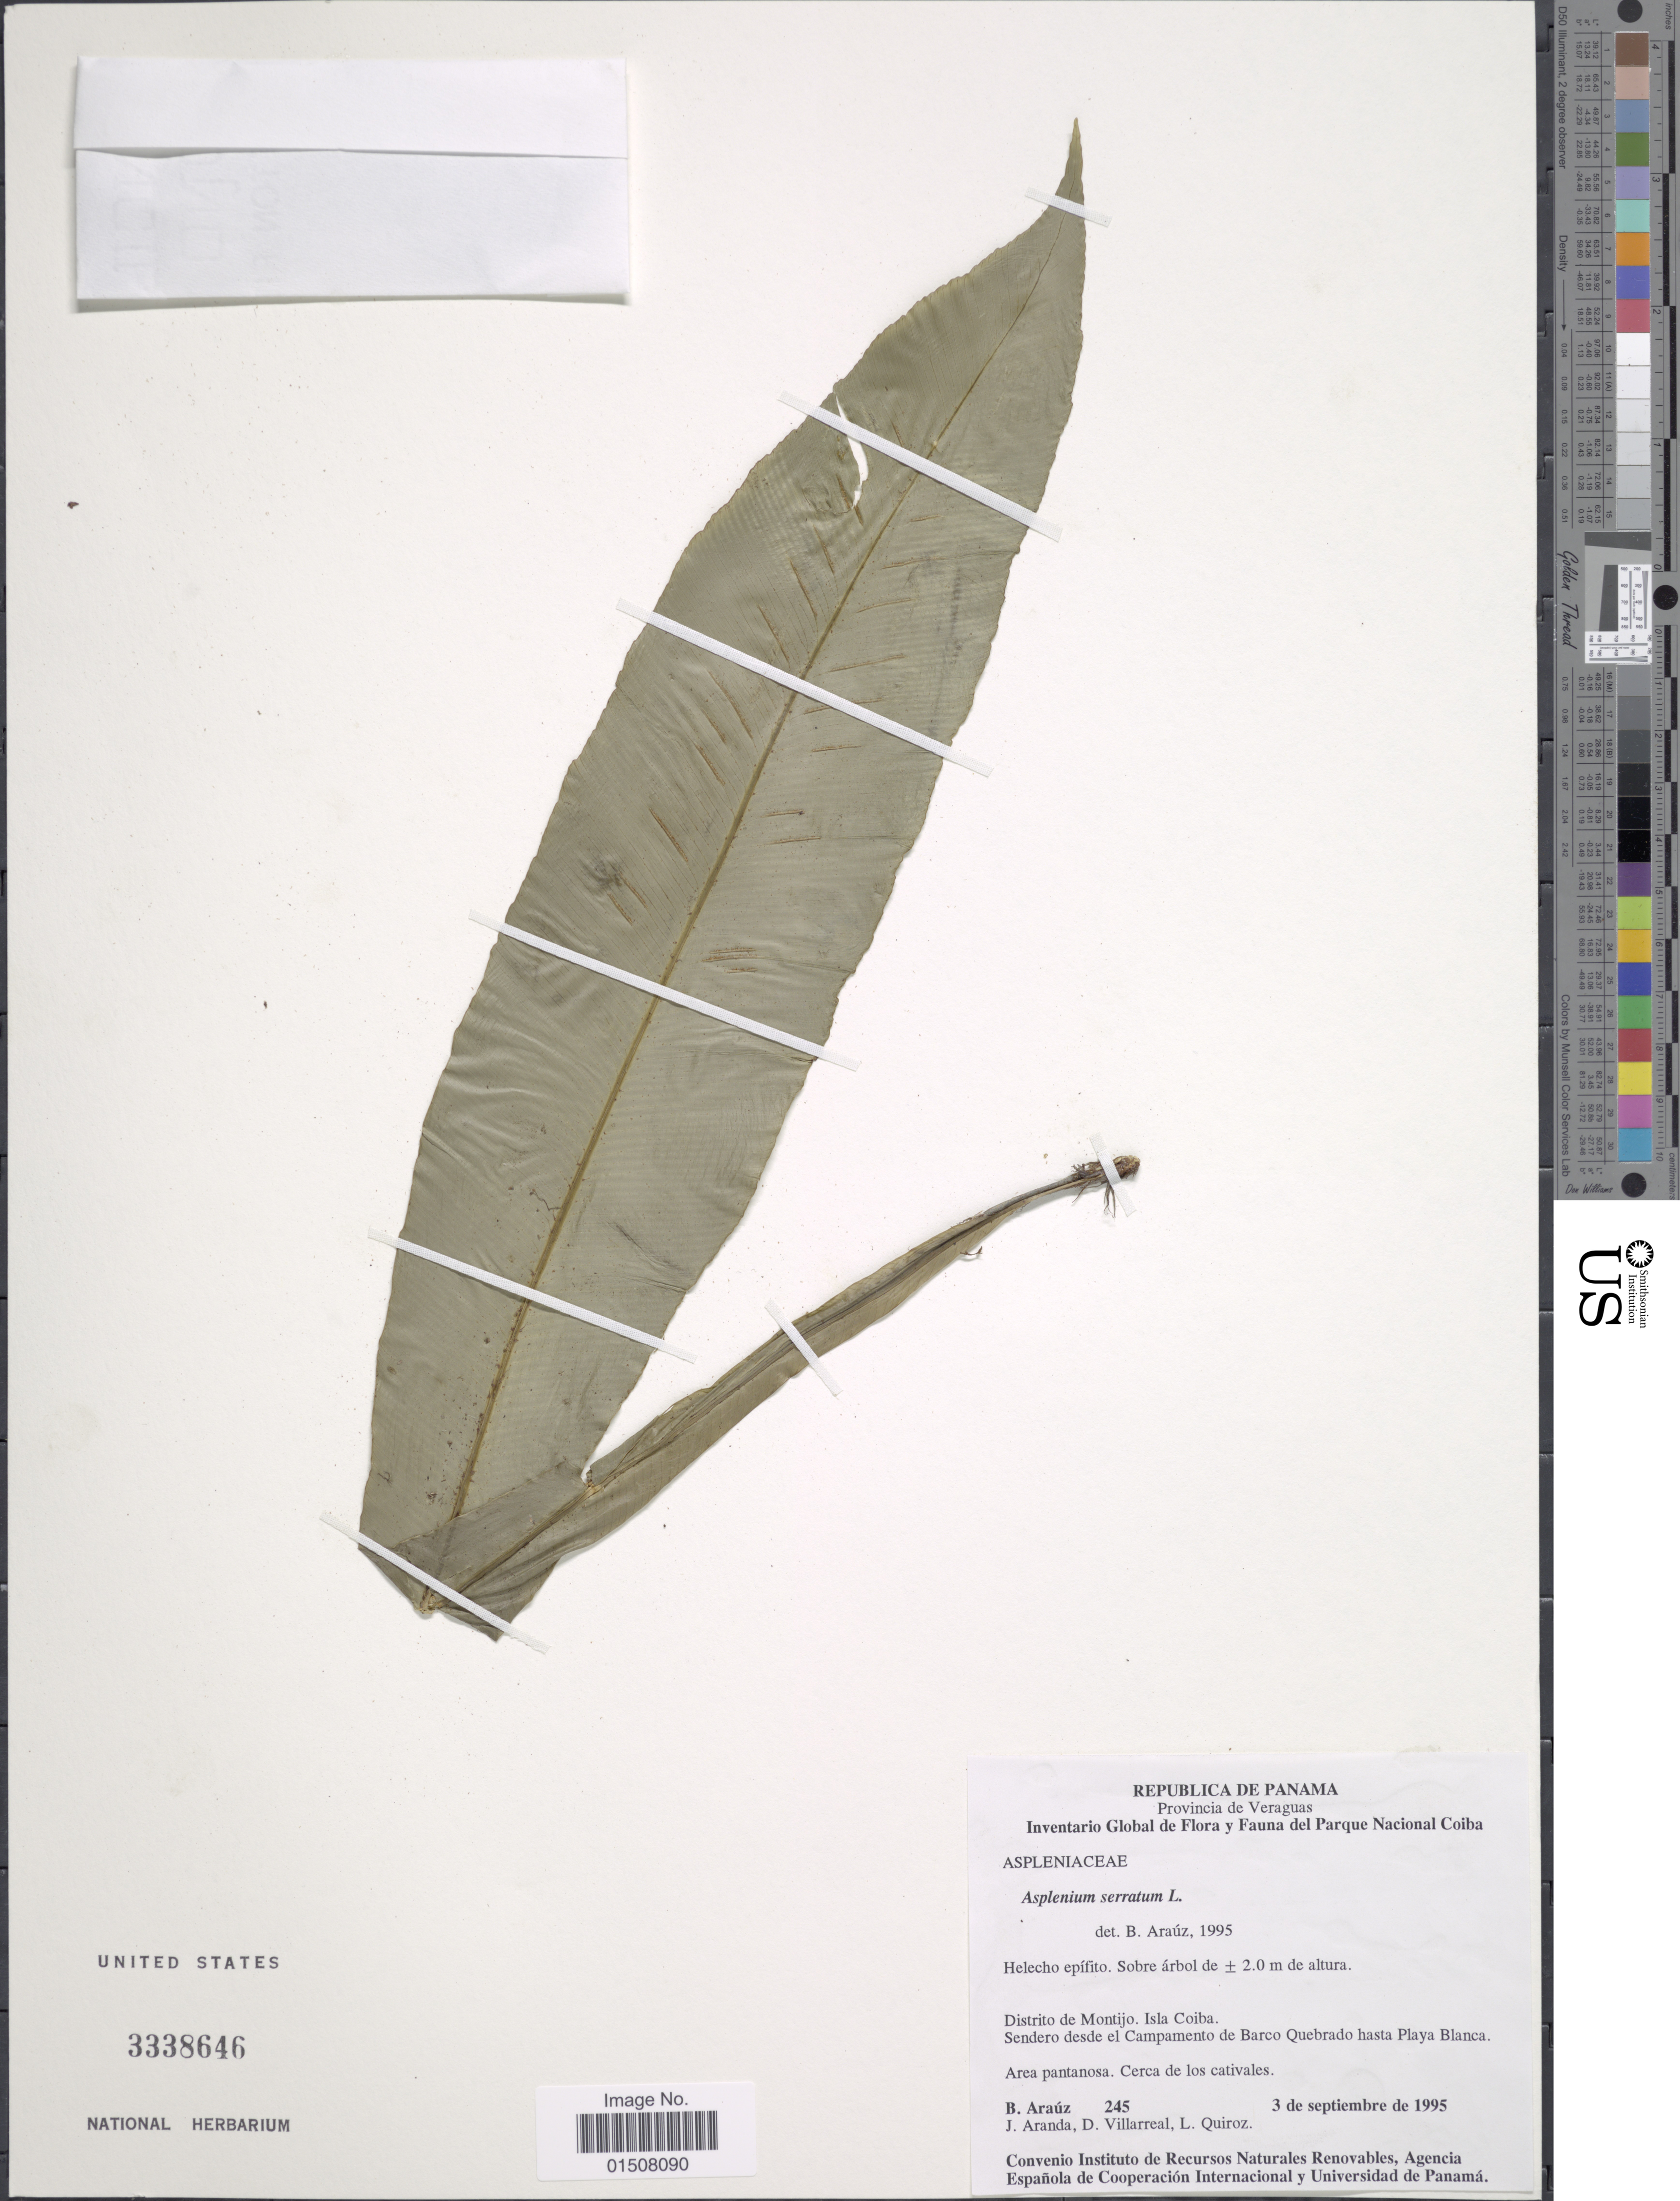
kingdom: Plantae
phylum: Tracheophyta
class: Polypodiopsida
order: Polypodiales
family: Aspleniaceae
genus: Asplenium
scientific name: Asplenium serratum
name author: L.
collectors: B. Araúz, J. Aranda, D. Villarreal & L. Quiroz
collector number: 245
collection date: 1995-09-03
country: Panama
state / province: Veraguas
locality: Distrito de Montjio, Isla Coiba, Sendero desde el Campamento de Barco Quebrado hasta Playa Blanca, Area Pantanosa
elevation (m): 2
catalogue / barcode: US 3338646